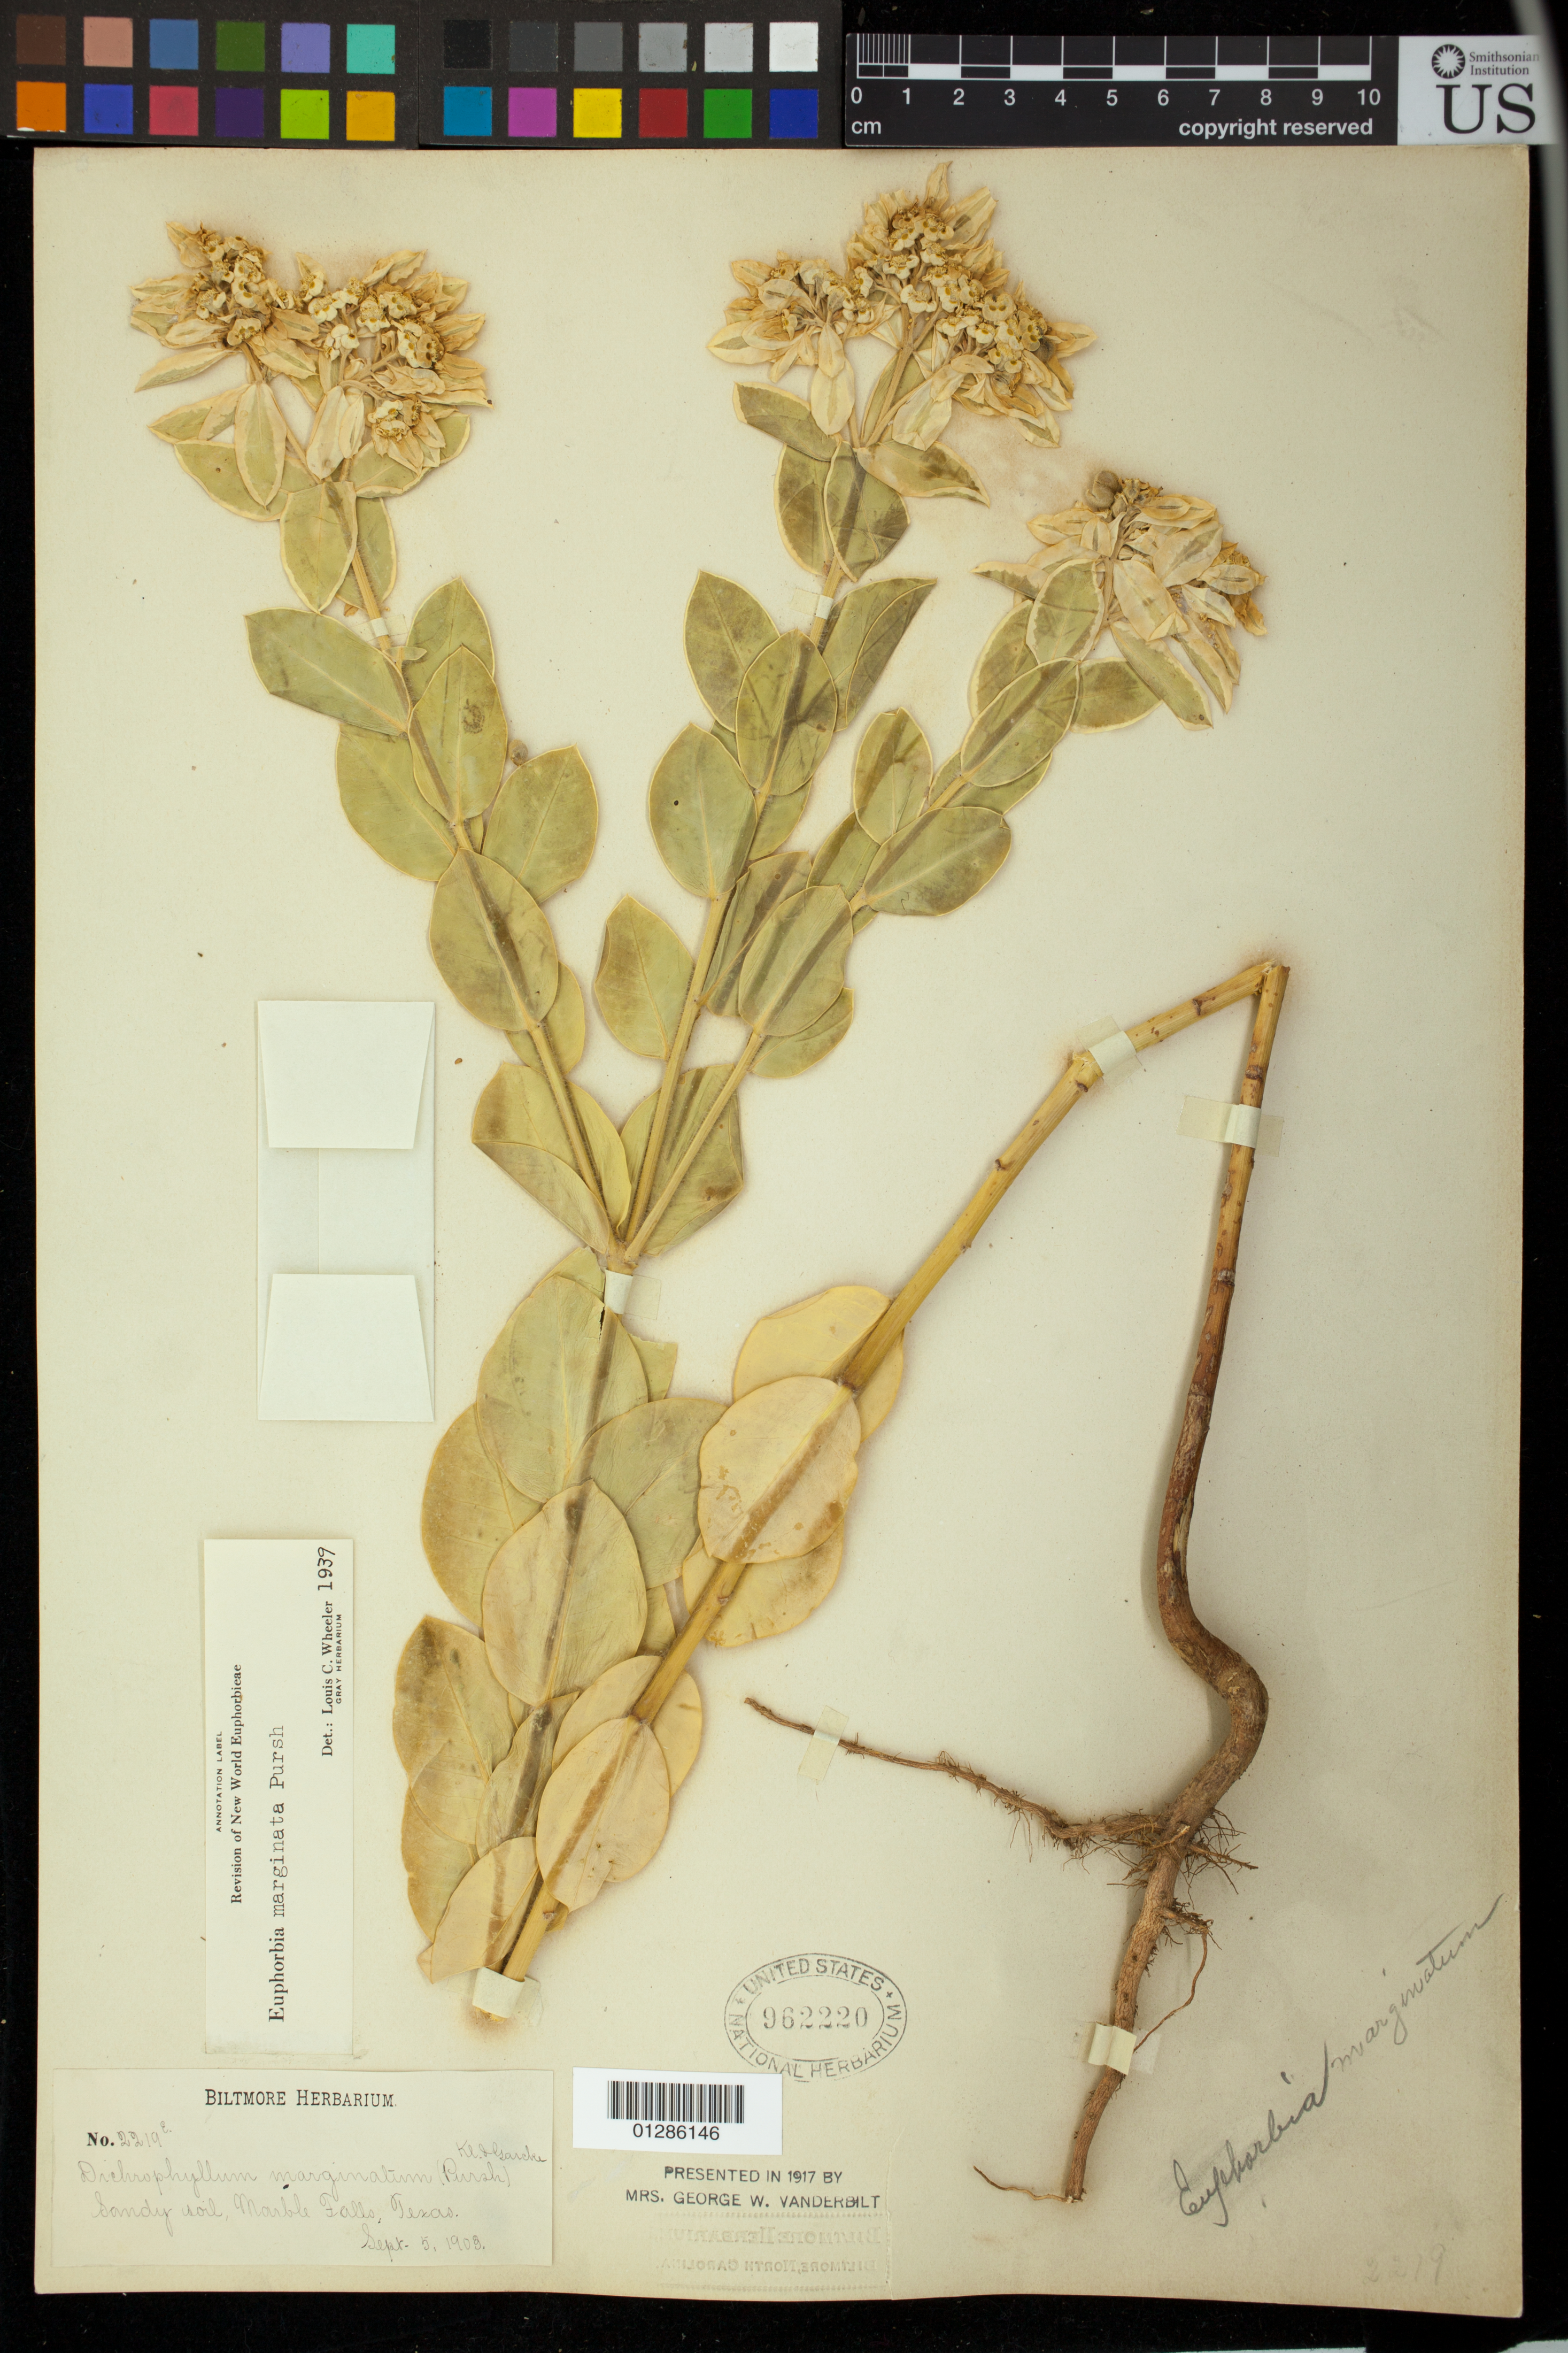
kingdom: Plantae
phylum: Tracheophyta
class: Magnoliopsida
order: Malpighiales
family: Euphorbiaceae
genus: Euphorbia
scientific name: Euphorbia marginata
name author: Pursh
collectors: ex herb. Biltmore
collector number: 2219E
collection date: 1903-09-05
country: United States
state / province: Texas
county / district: Burnet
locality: Marble Falls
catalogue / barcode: US 962220